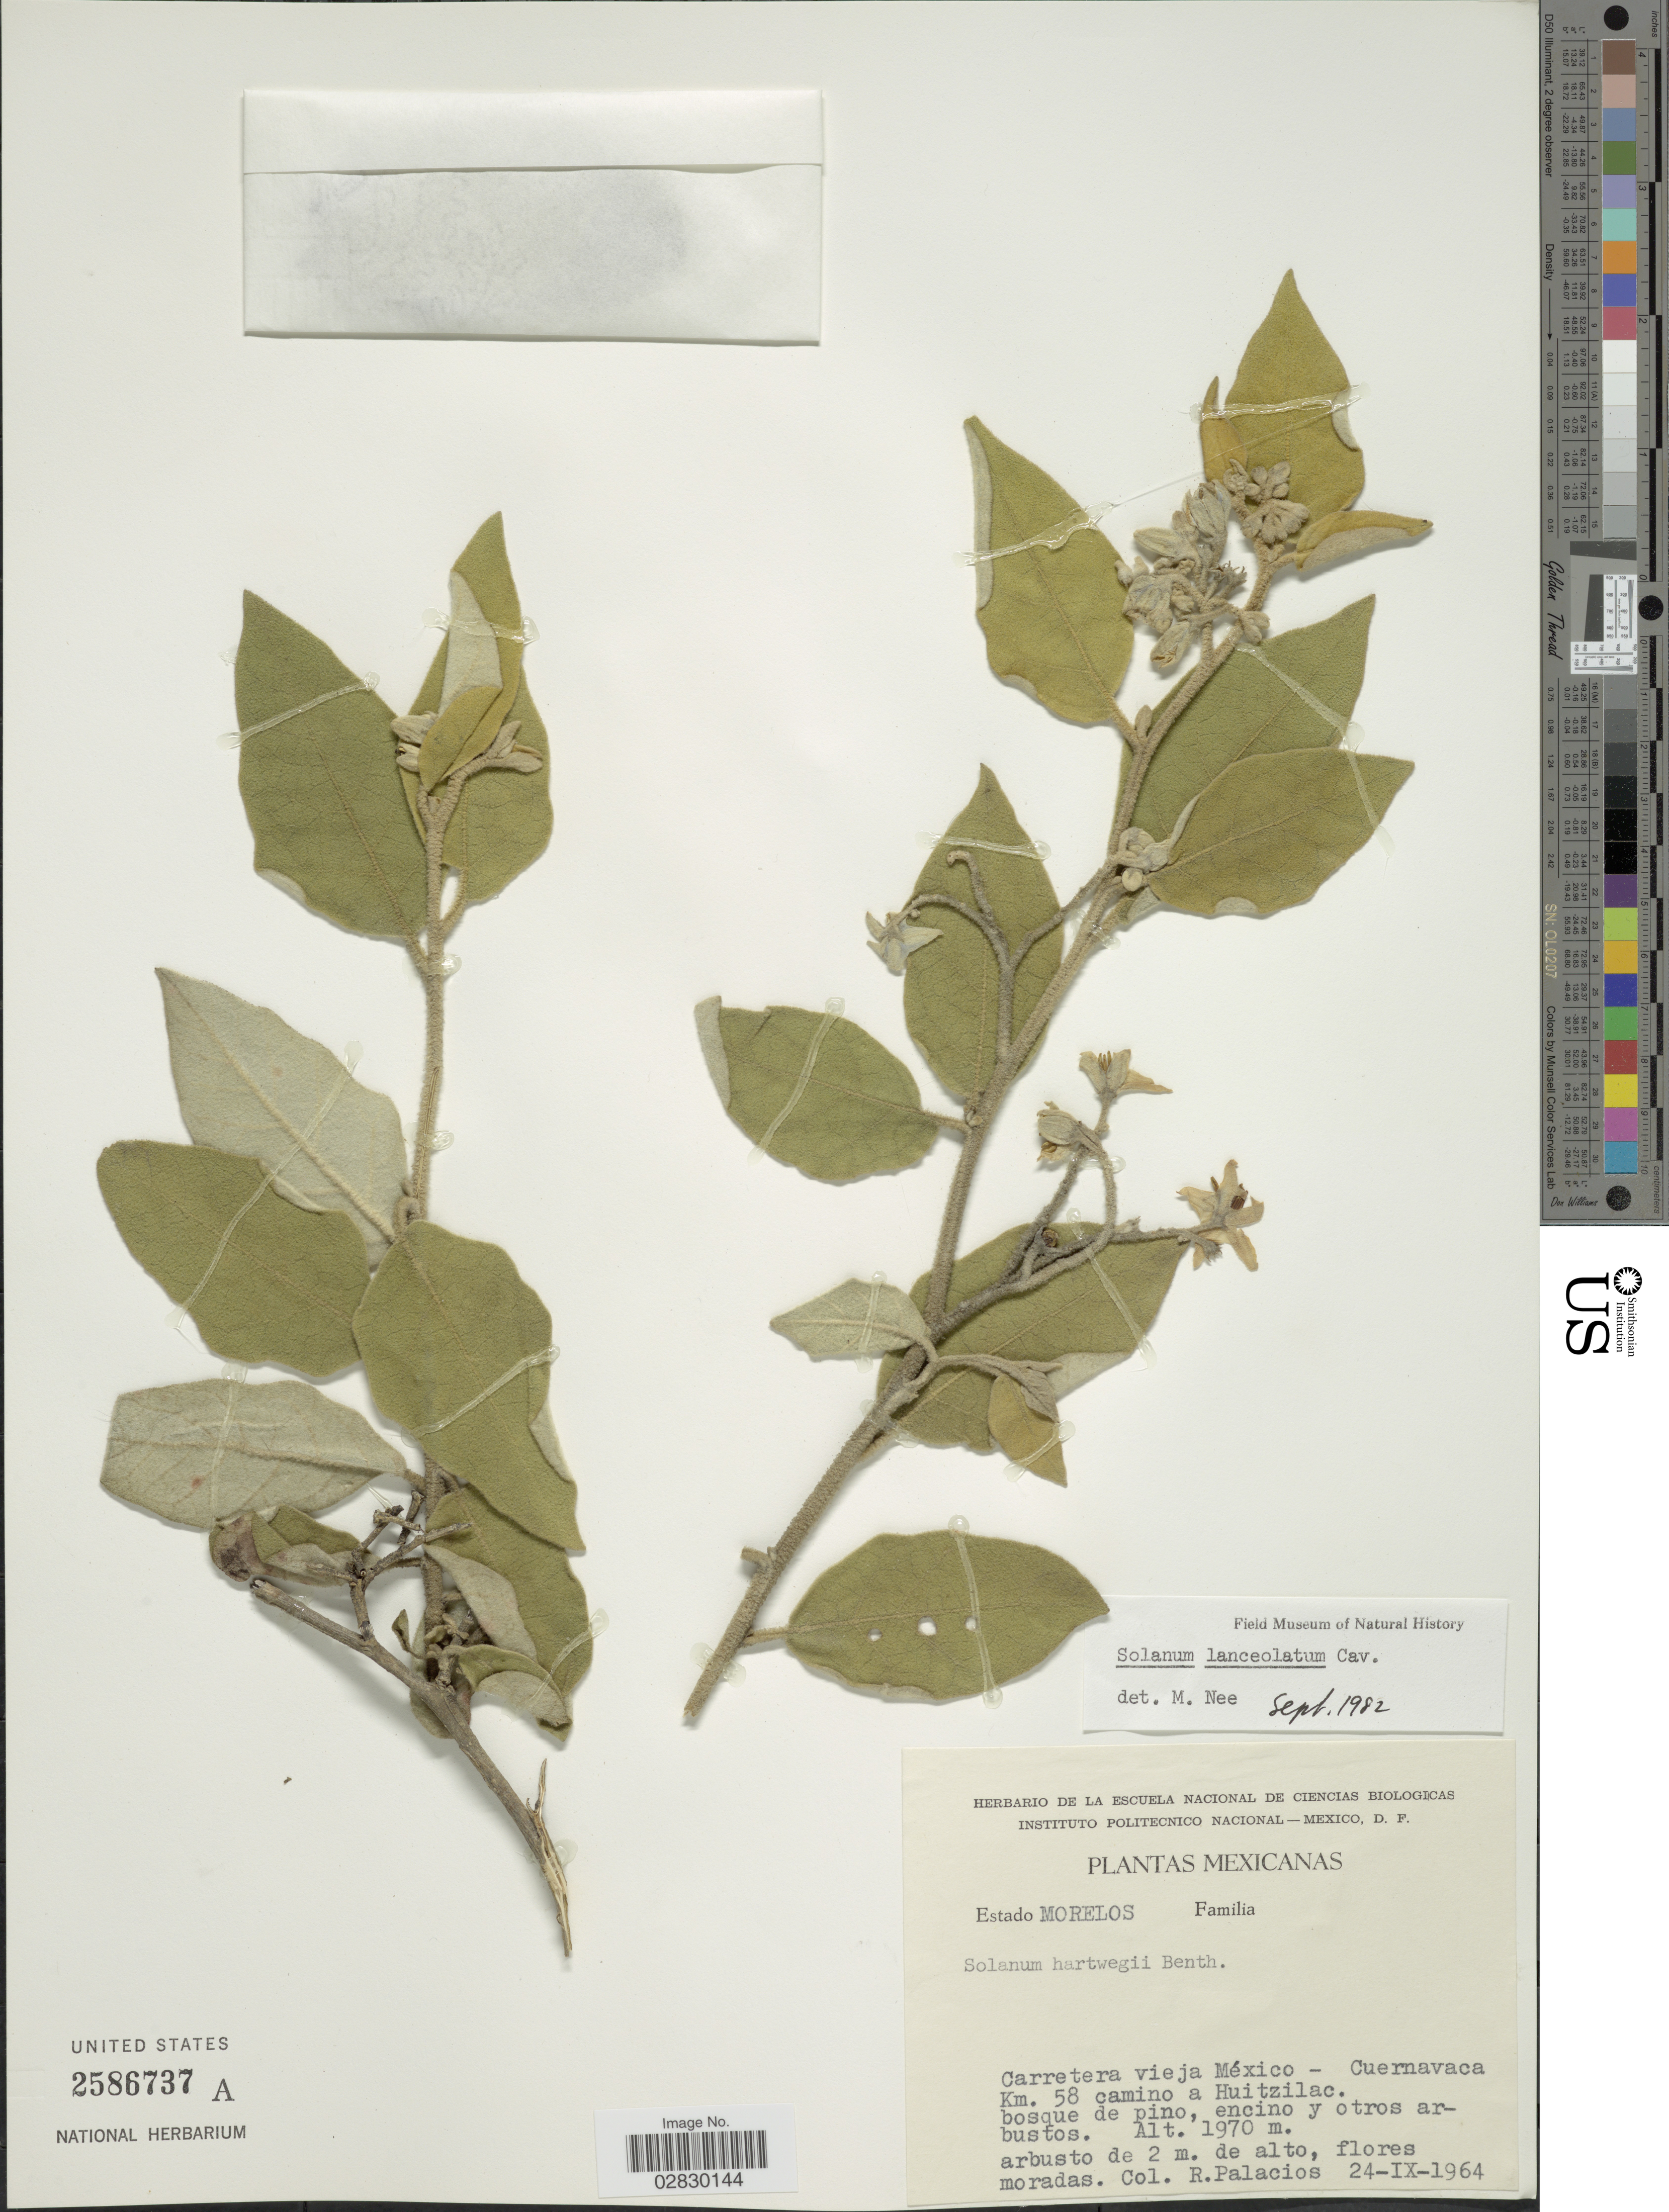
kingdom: Plantae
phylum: Tracheophyta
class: Magnoliopsida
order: Solanales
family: Solanaceae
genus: Solanum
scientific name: Solanum lanceolatum Berthault, nom. illeg.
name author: Berthault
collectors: R. Palacios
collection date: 1964-09-24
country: Mexico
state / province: Morelos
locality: Carretera vieja México - Cuernavaca Km. 58 camino a Huitzilac.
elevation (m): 1970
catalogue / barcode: US 2586737A